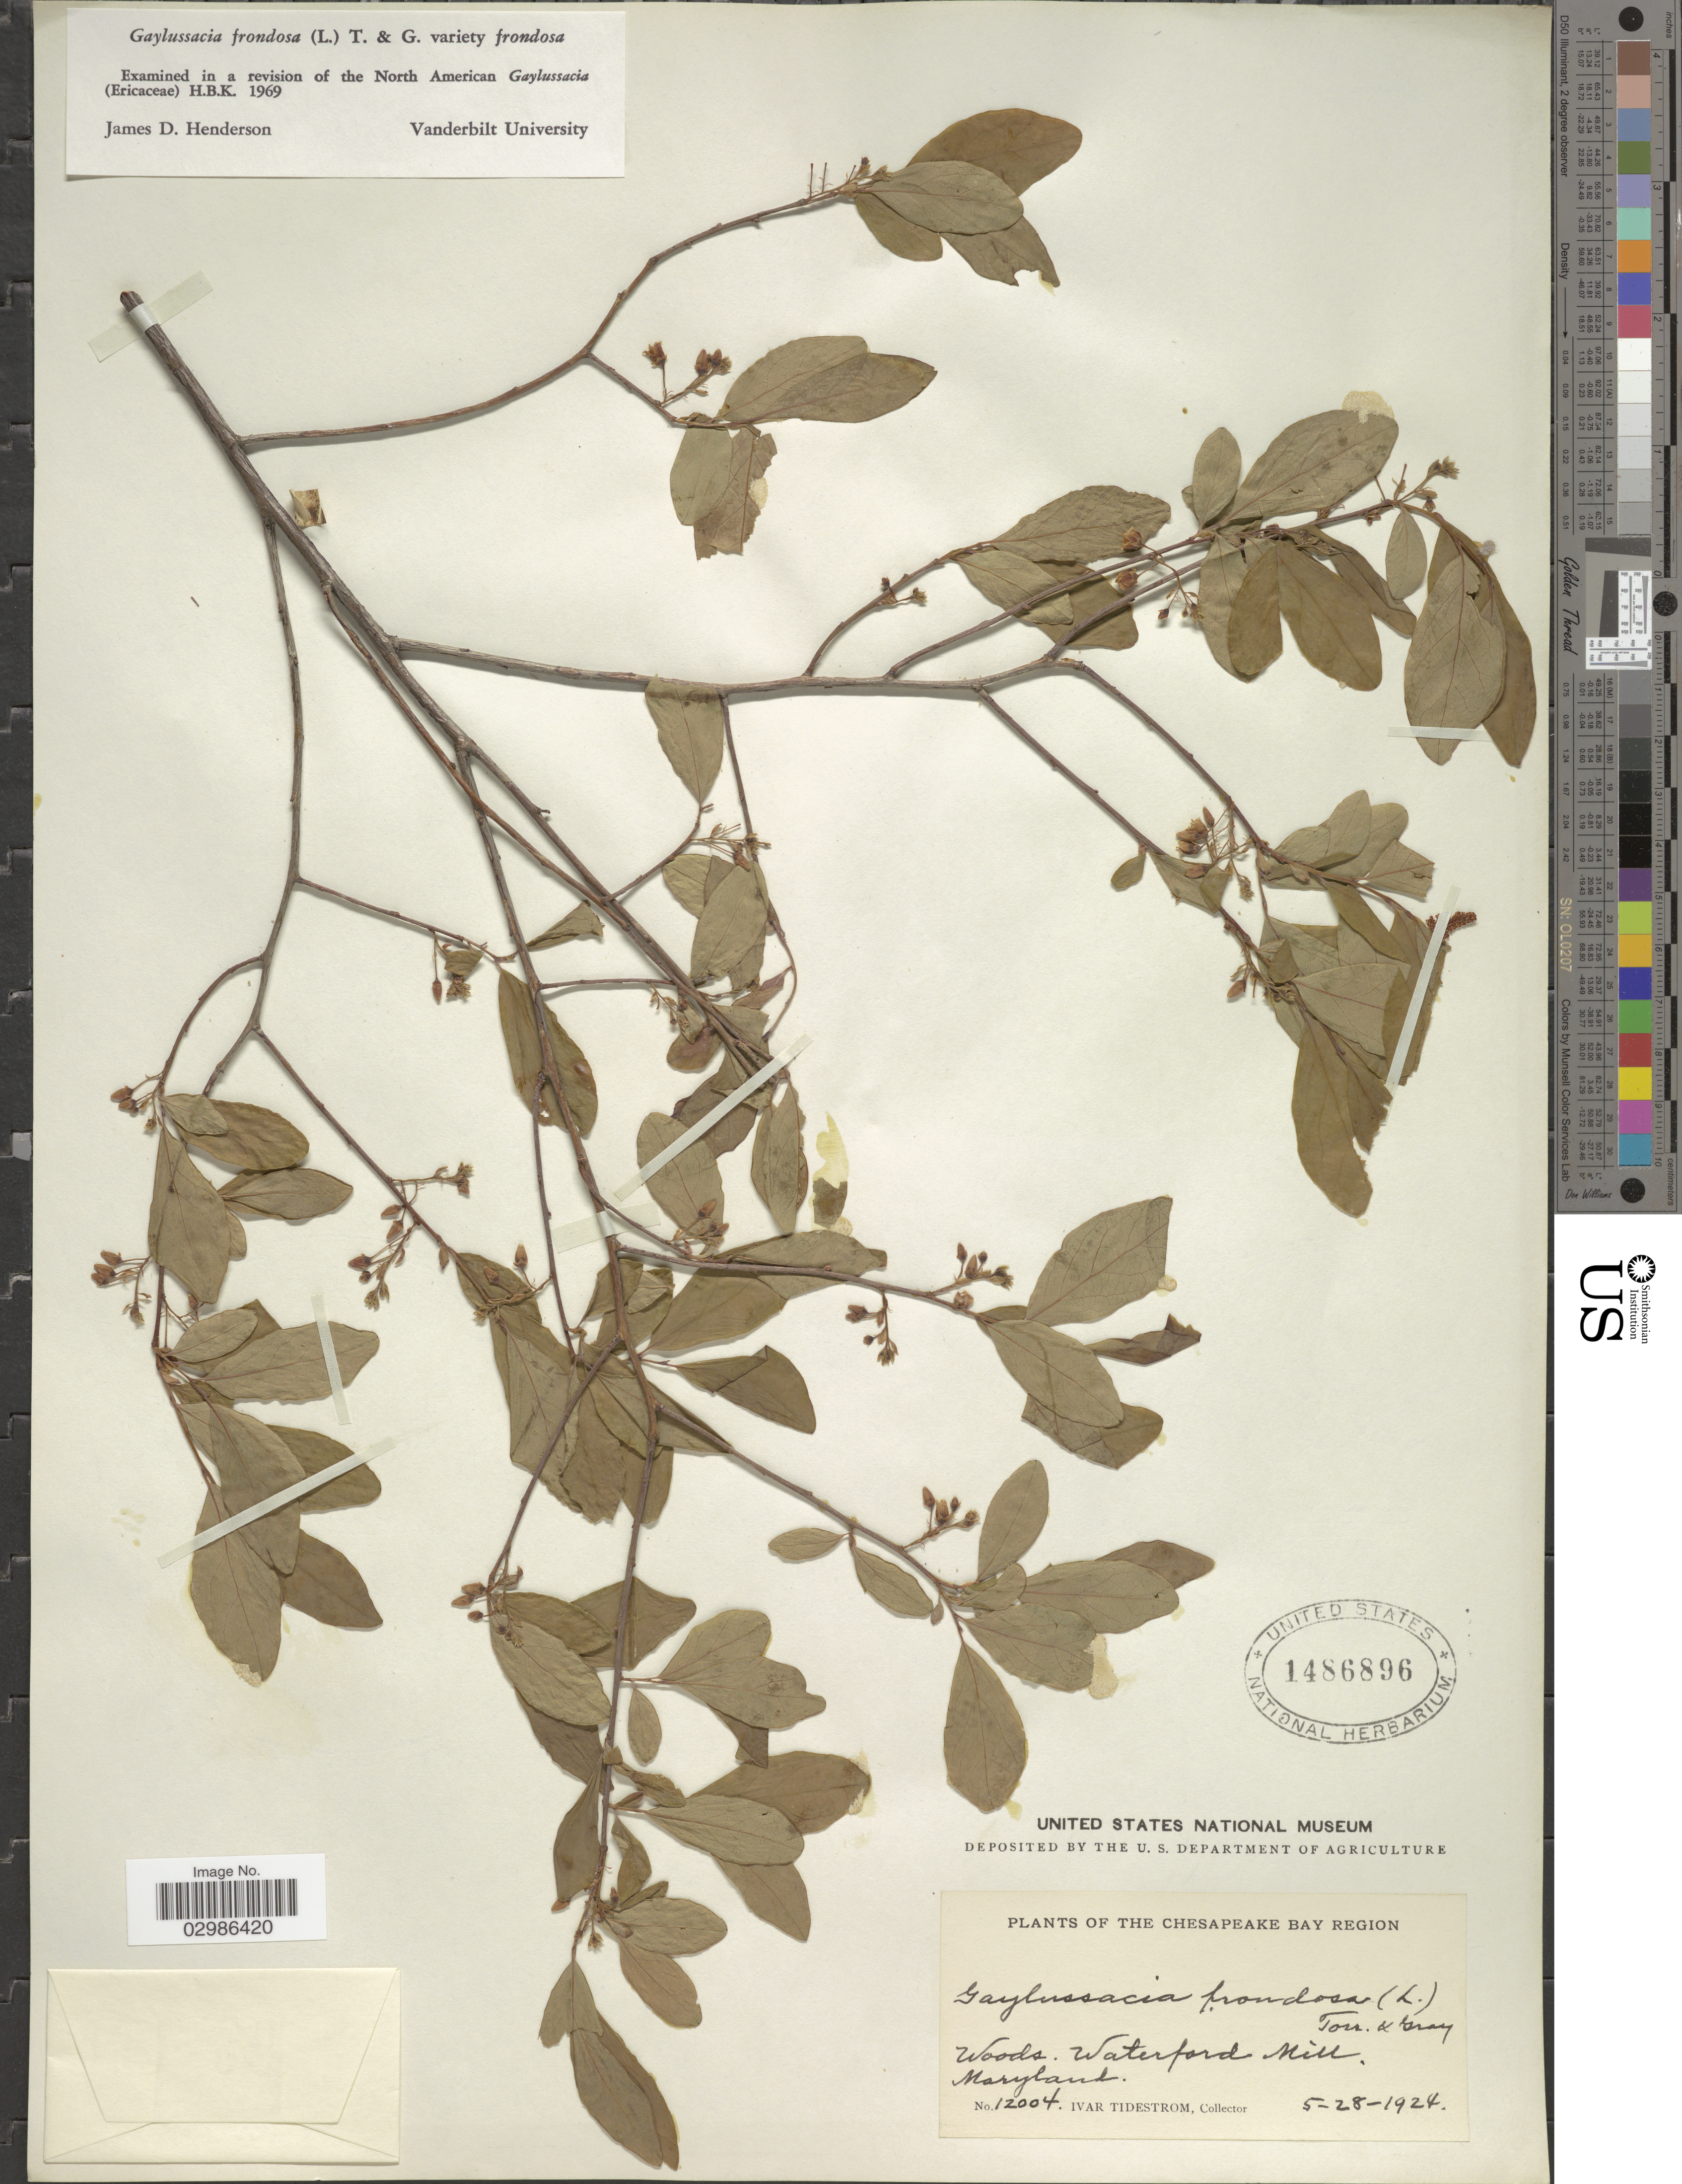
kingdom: Plantae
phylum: Tracheophyta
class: Magnoliopsida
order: Ericales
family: Ericaceae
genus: Gaylussacia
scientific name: Gaylussacia frondosa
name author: (L.) Torr. & A. Gray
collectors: I. F. Tidestrom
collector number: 12004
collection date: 1924-05-28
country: United States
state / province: Maryland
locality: Chesapeake Bay Region. Waterford Mill.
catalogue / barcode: US 1486896